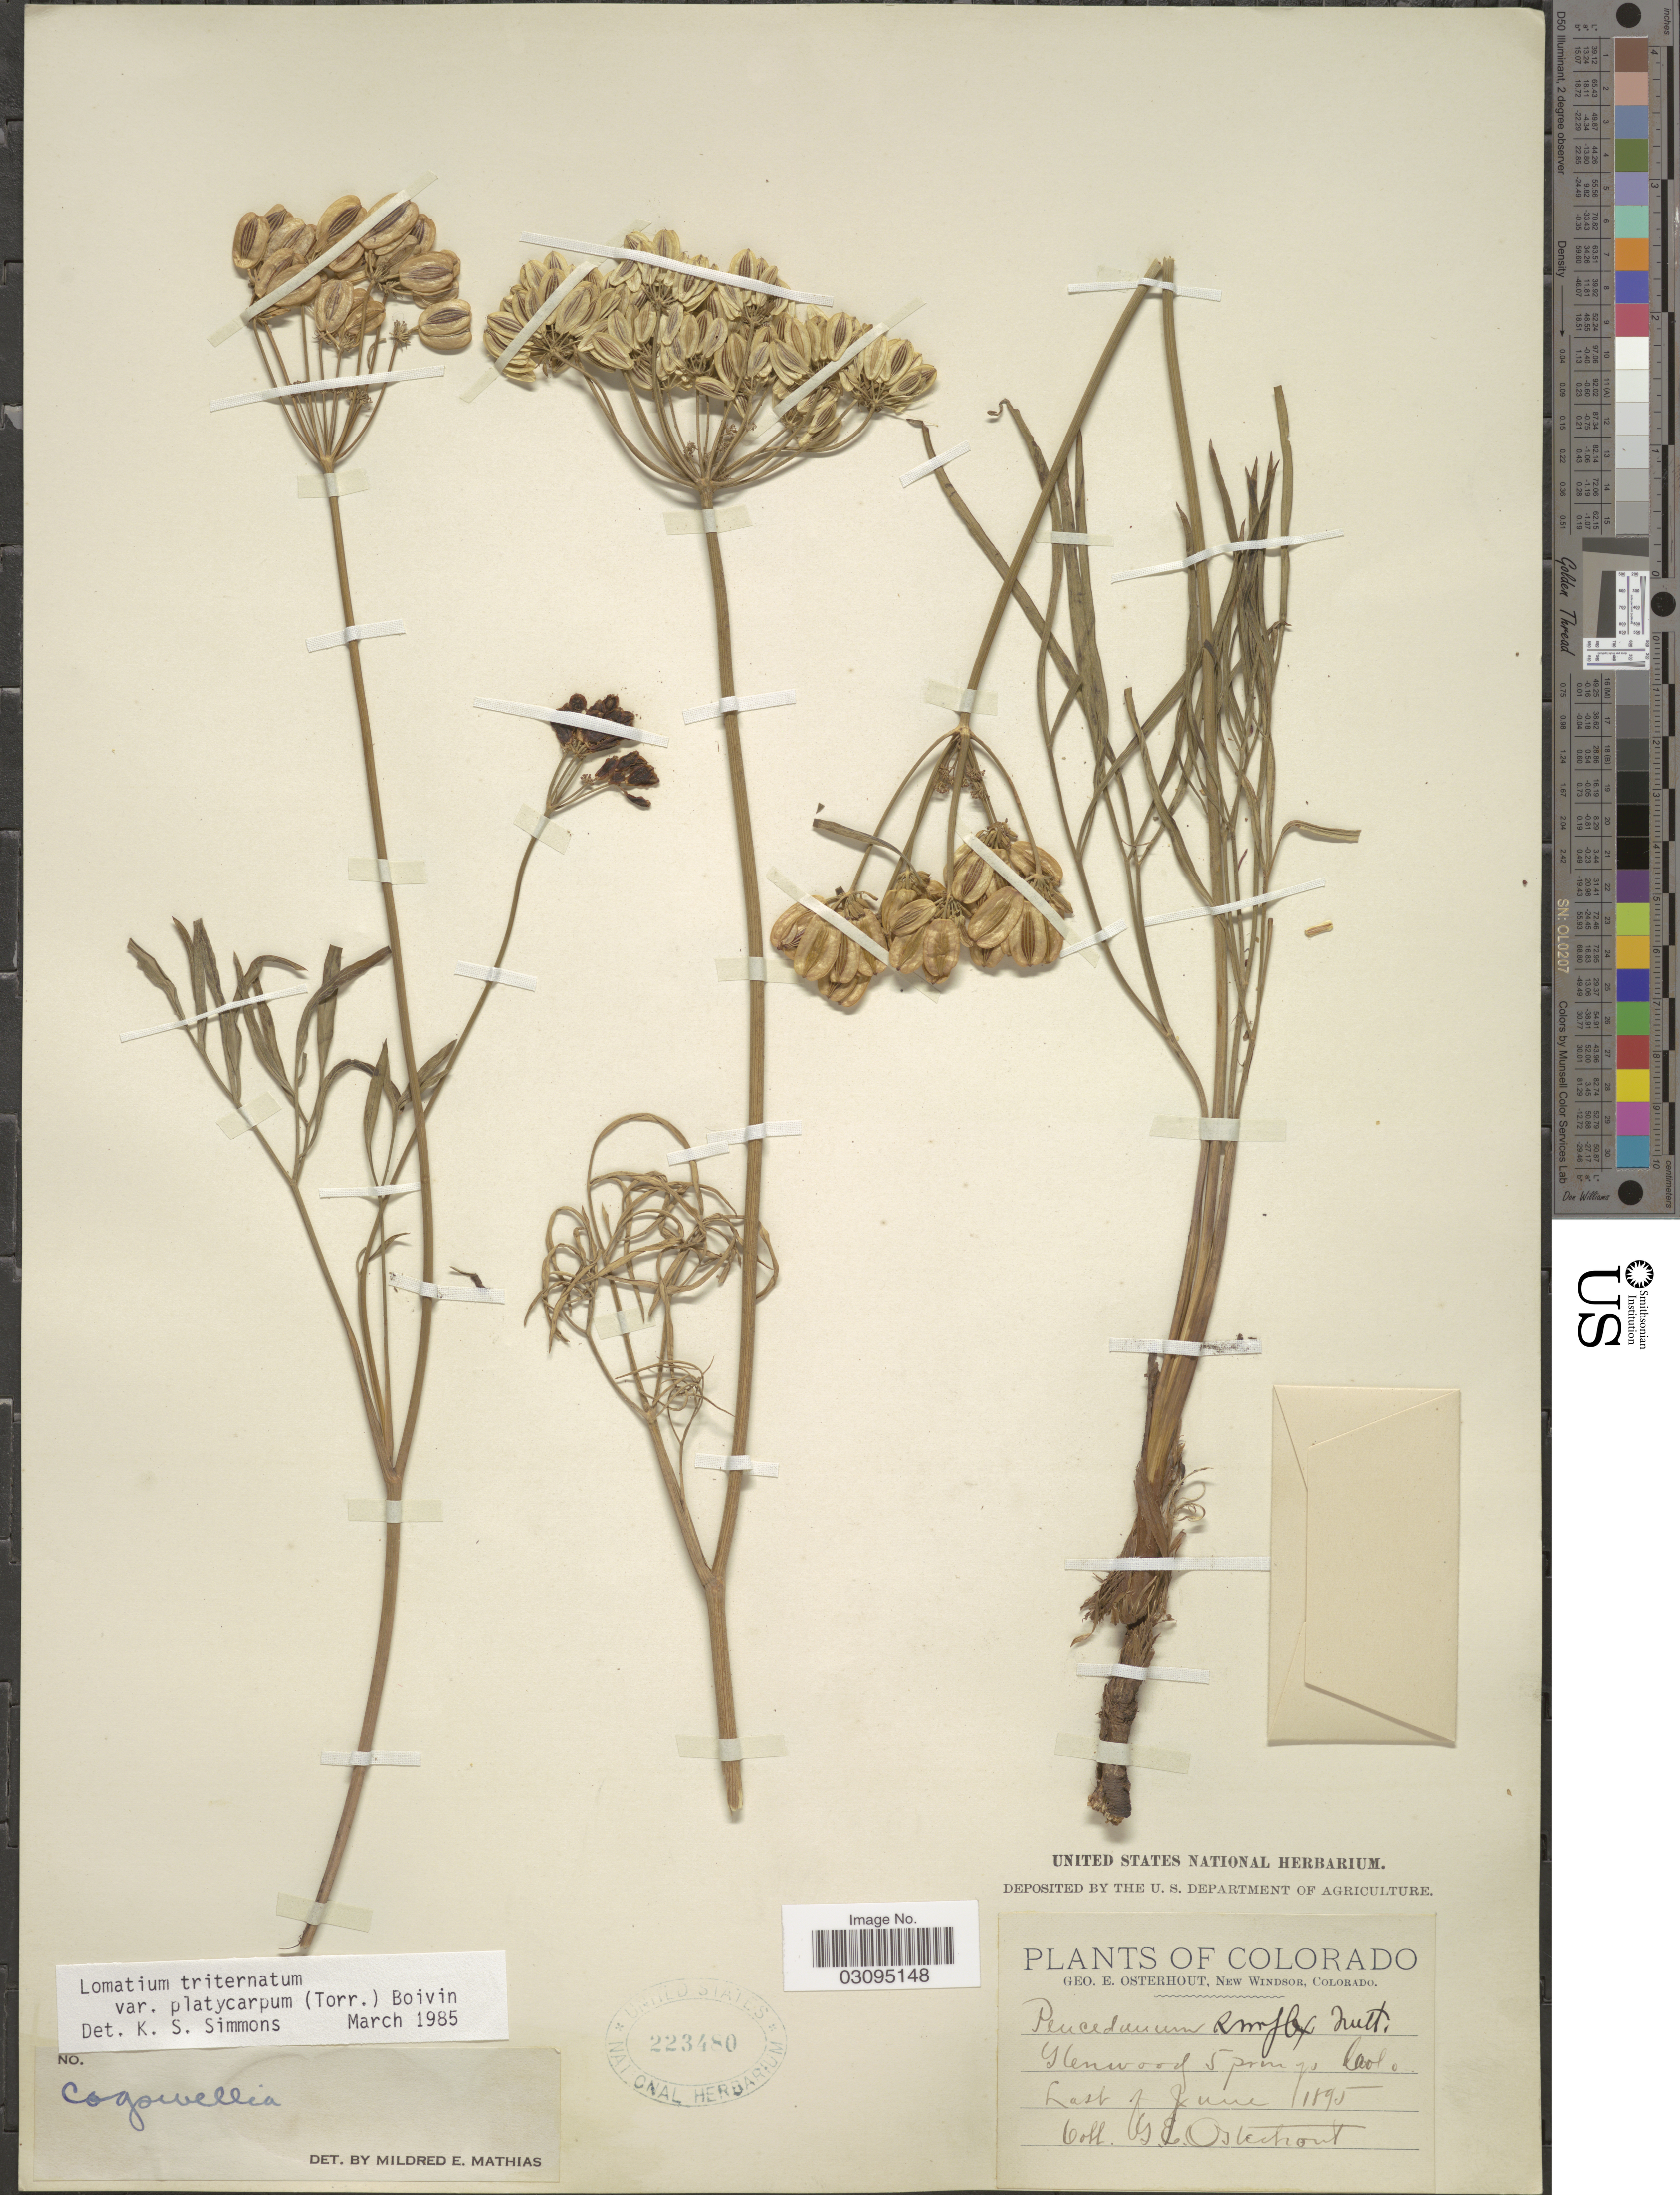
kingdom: Plantae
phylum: Tracheophyta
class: Magnoliopsida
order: Apiales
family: Apiaceae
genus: Lomatium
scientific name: Lomatium triternatum var. platycarpum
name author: (Torr.) B. Boivin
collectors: G. Osterhout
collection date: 1895-06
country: United States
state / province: Colorado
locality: New Windsor, Glenwood Springs.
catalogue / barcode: US 223480